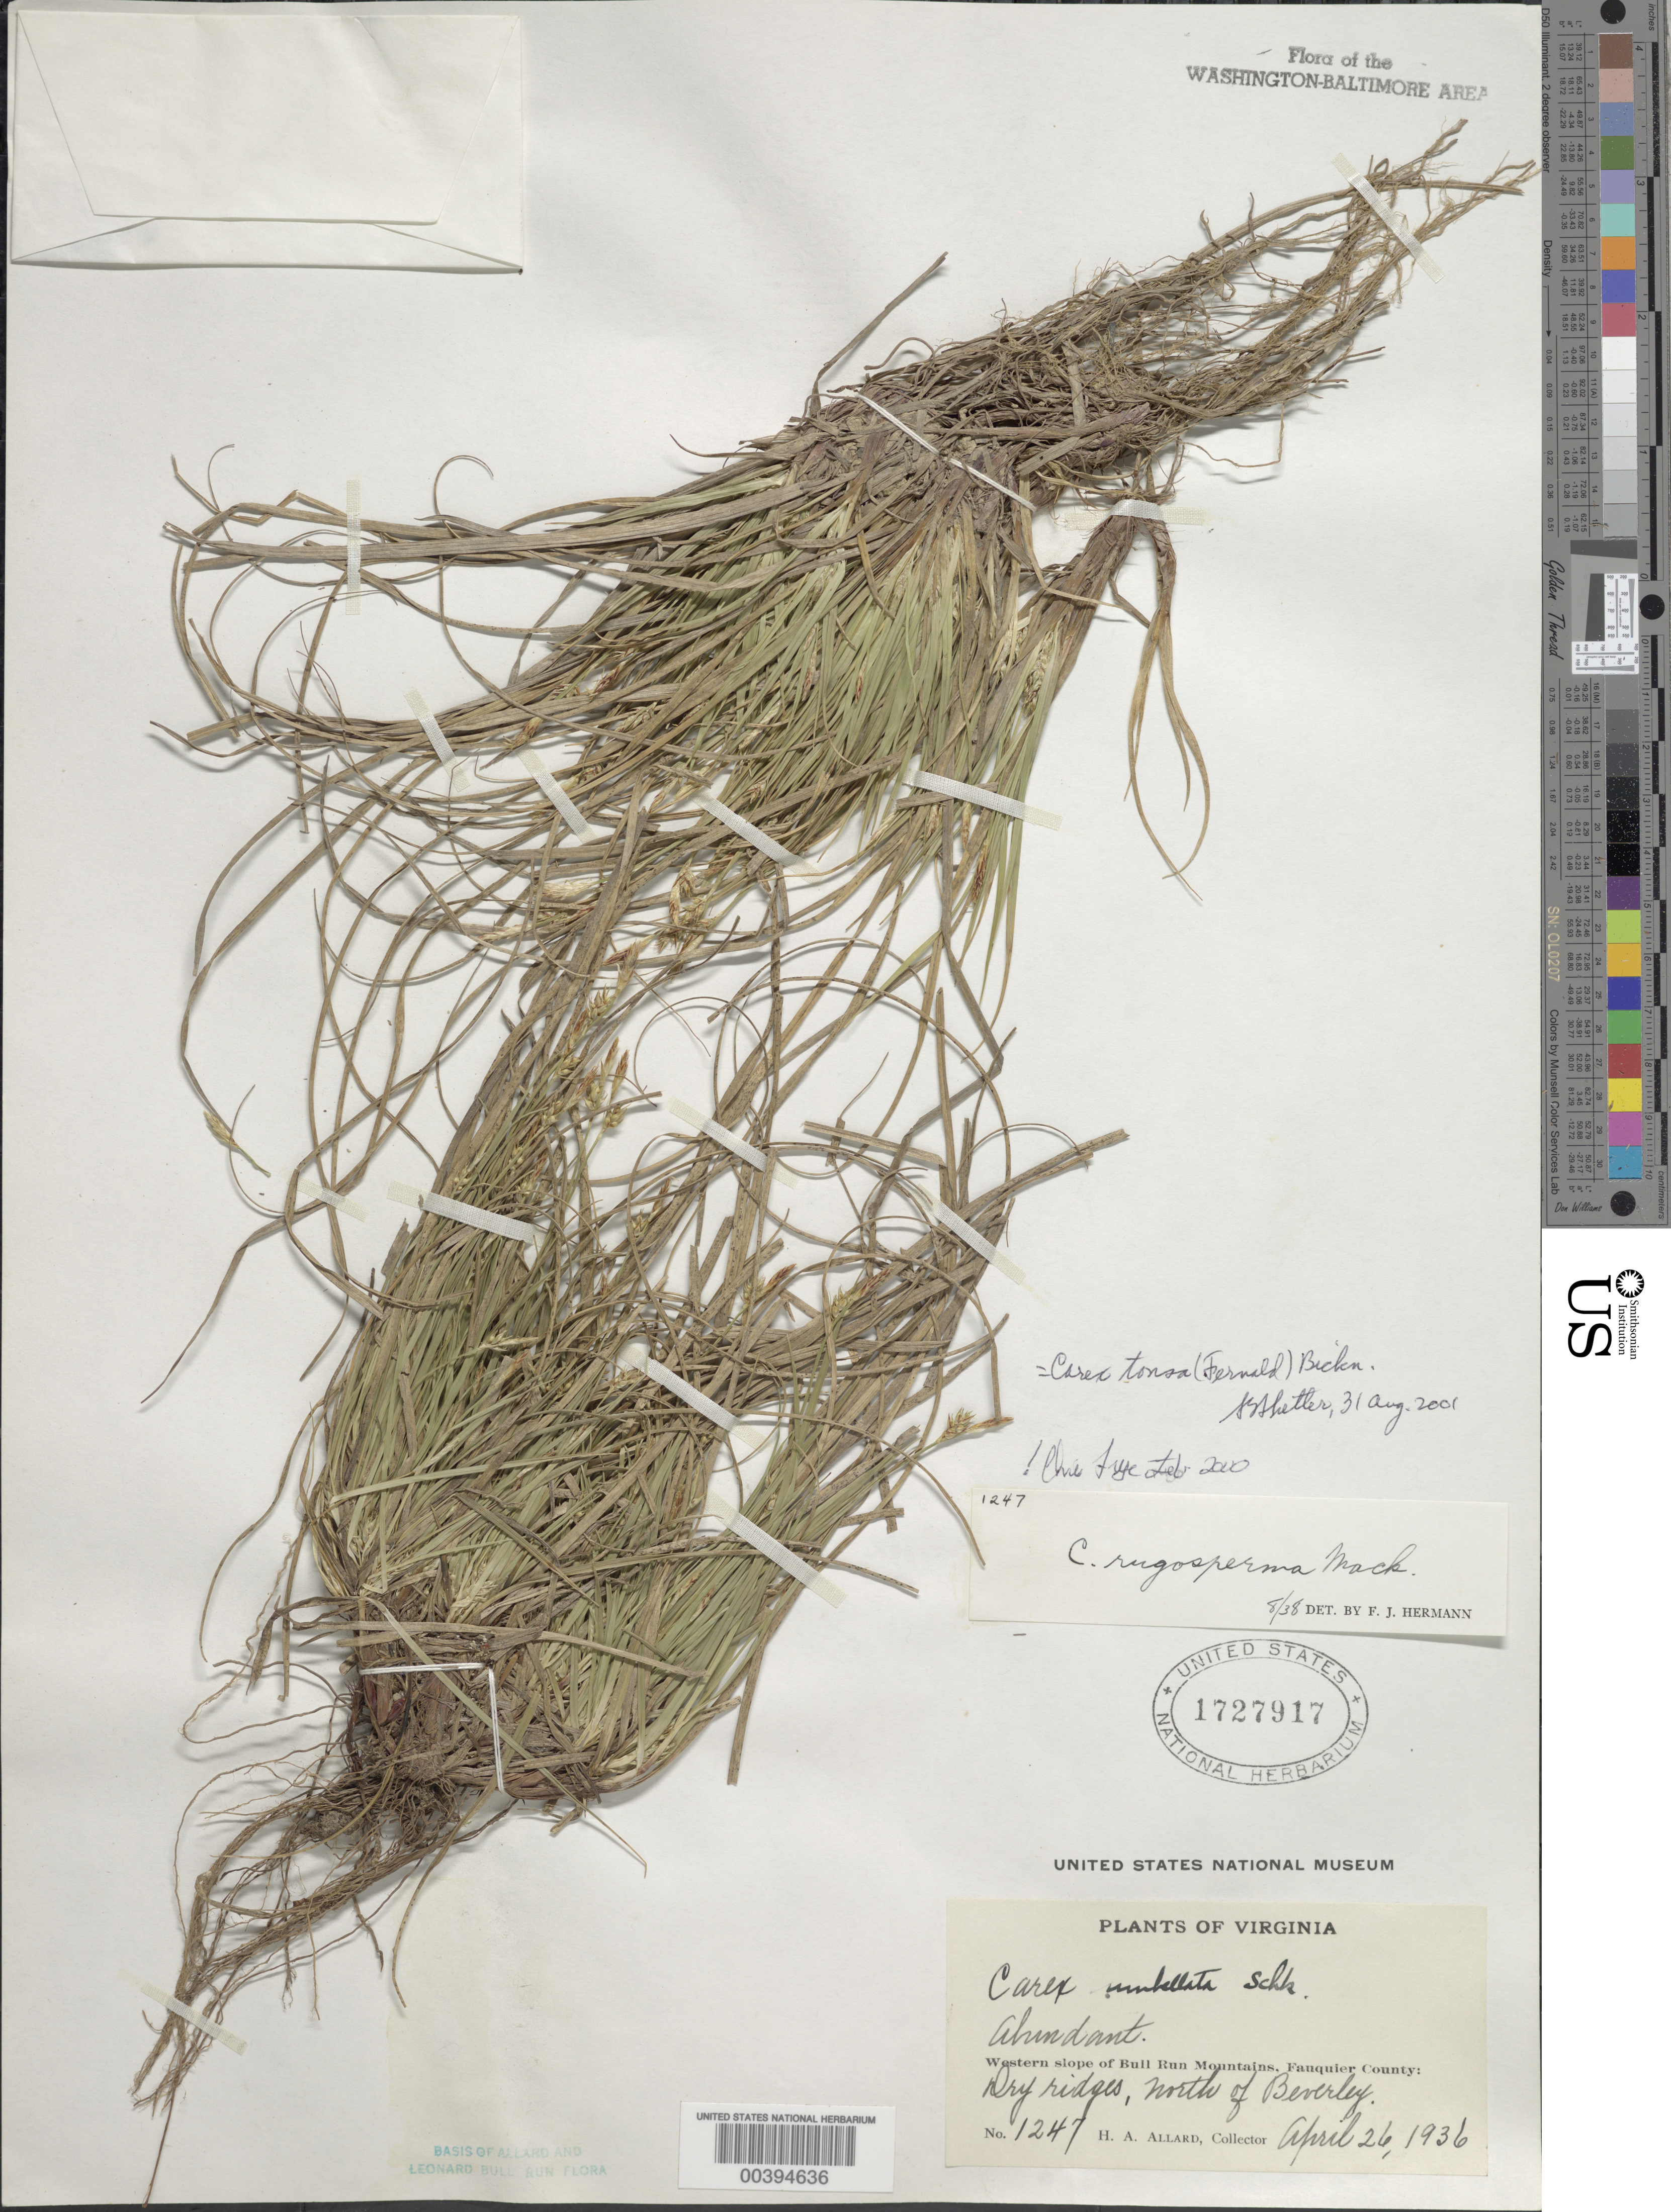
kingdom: Plantae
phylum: Tracheophyta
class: Liliopsida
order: Poales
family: Cyperaceae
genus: Carex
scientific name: Carex tonsa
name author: (Fernald) E.P. Bicknell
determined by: Shetler, Stanwyn G., (US), NMNH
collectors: H. A. Allard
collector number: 1247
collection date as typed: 26 Apr 1936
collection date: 1936-04-26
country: United States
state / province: Virginia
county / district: Fauquier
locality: Western Slope of Bull Run Mountains, North of Beverley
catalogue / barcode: US 1727917